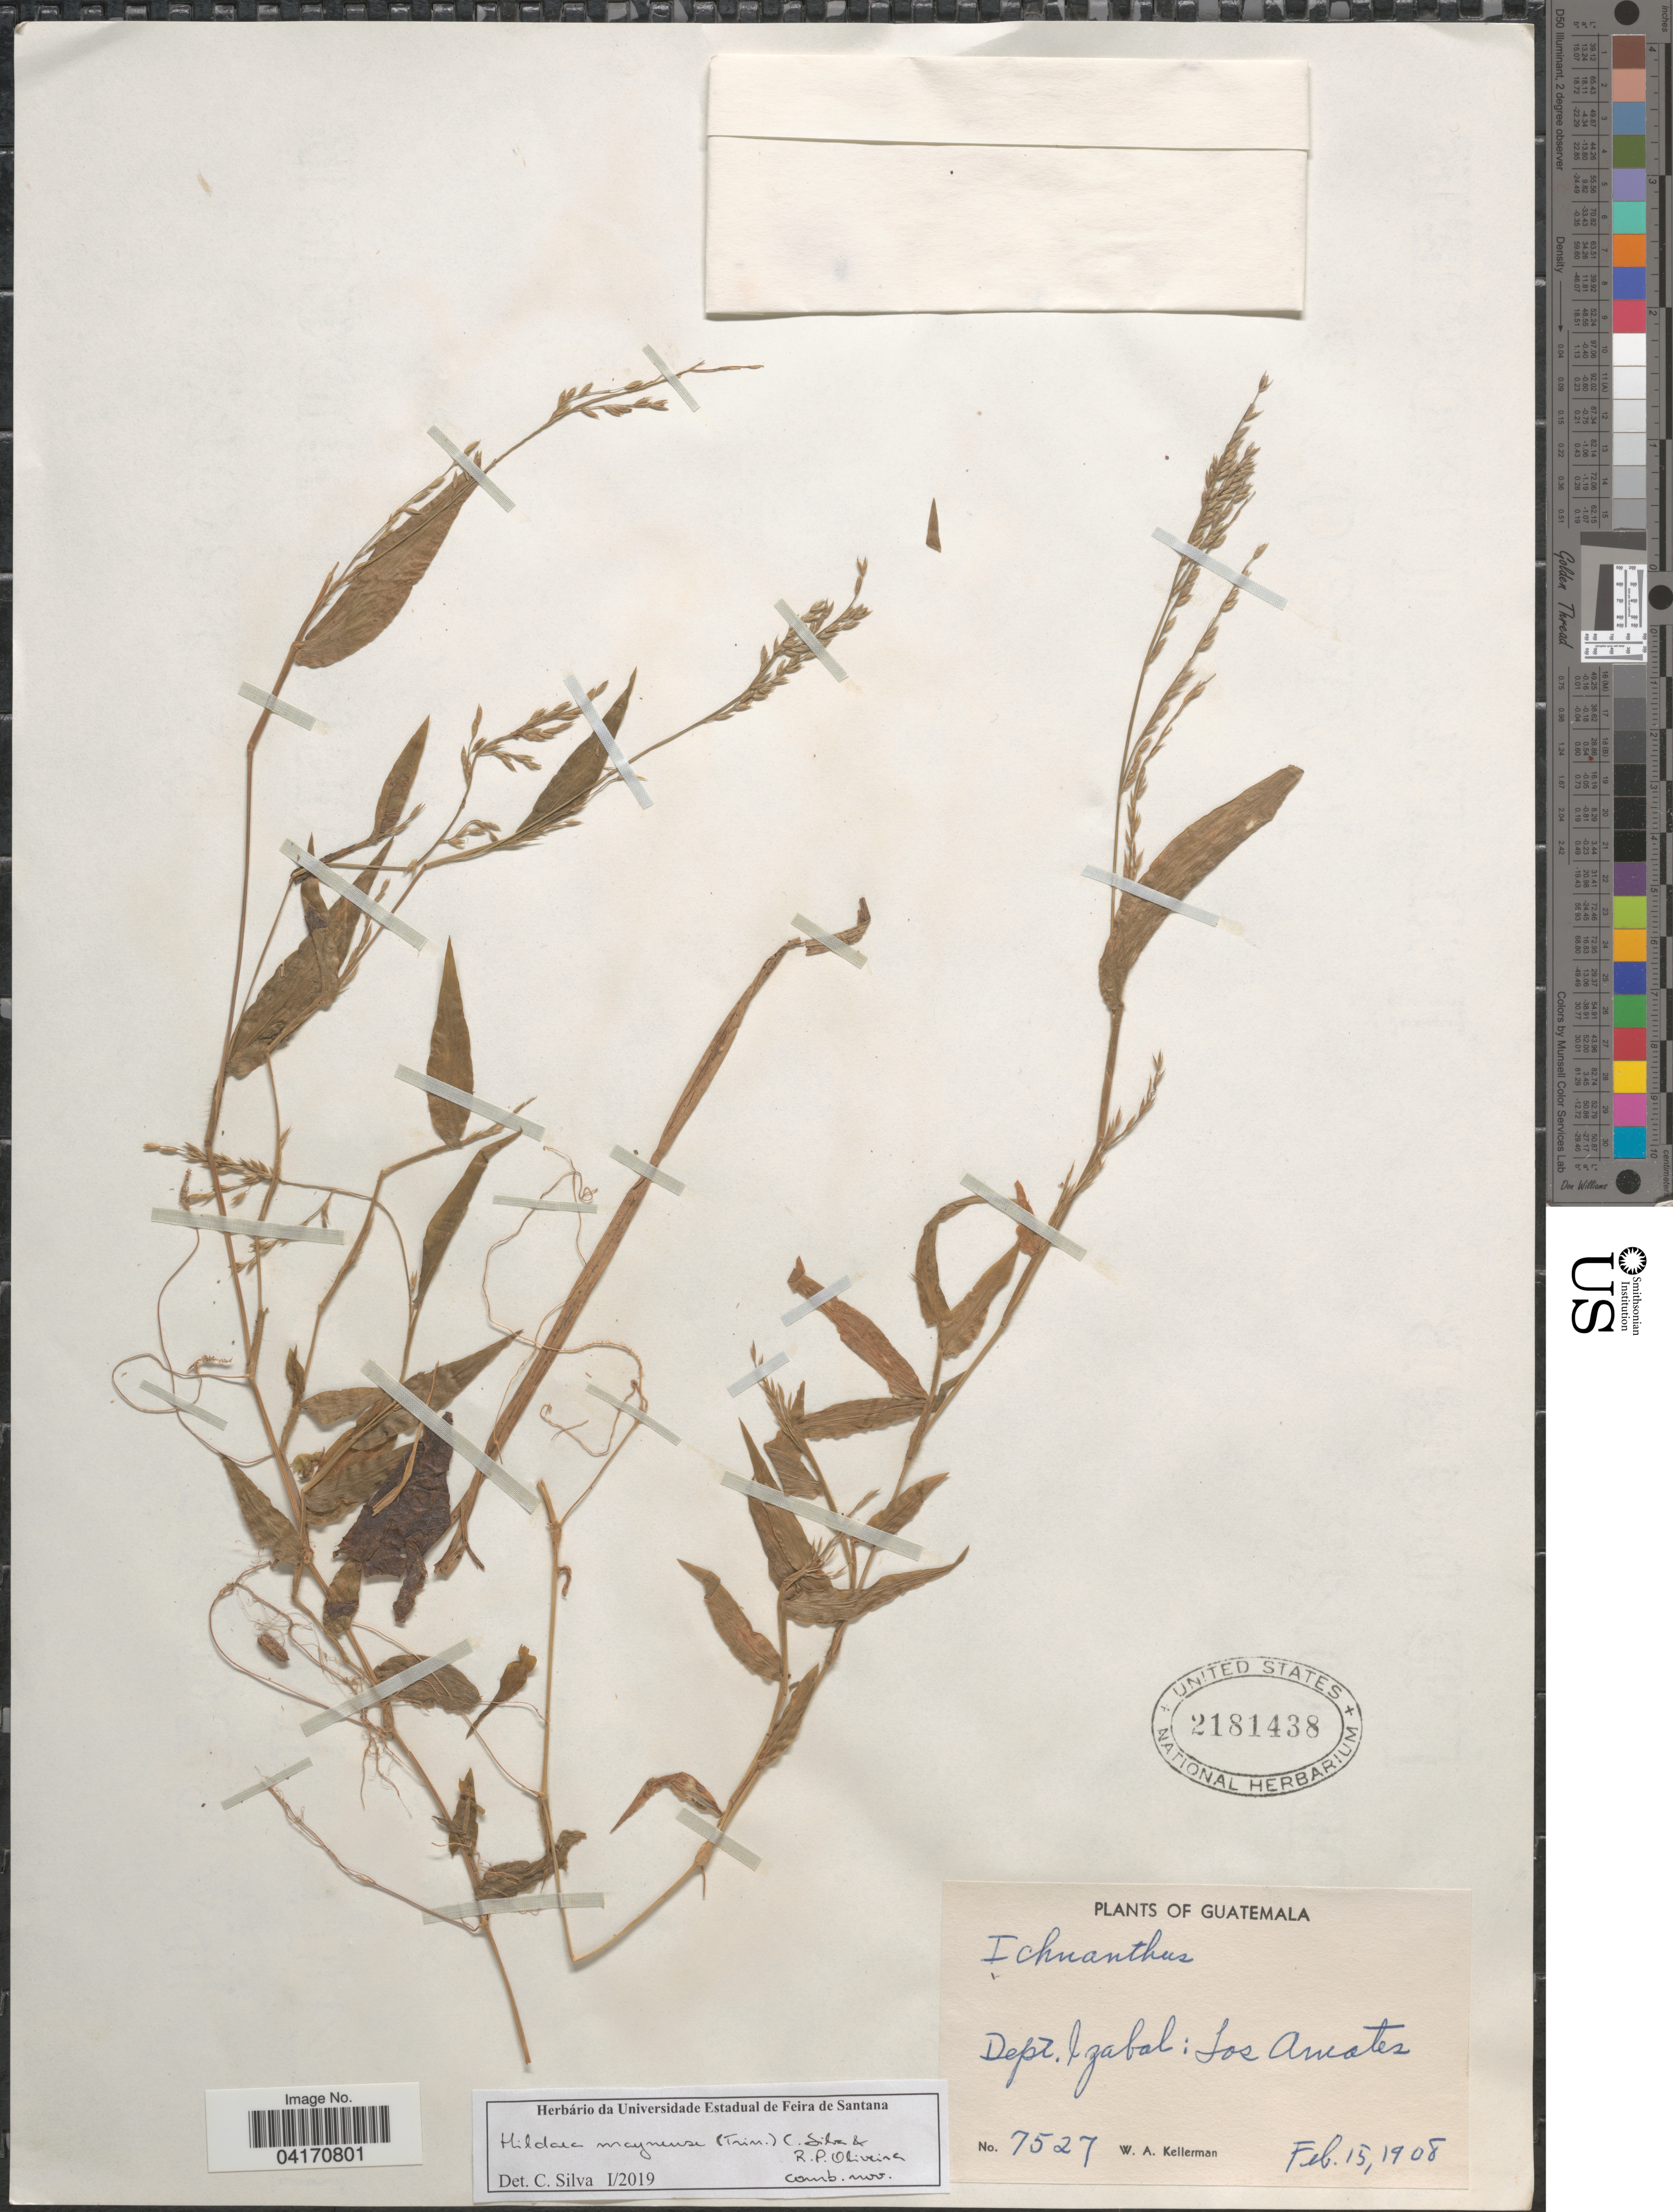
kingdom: Plantae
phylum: Tracheophyta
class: Liliopsida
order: Poales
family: Poaceae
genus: Hildaea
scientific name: Hildaea maynense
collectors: W. Kellerman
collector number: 7527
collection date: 1908-02-15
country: Guatemala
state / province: Izabal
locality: Dept. Izabal: Los Amates.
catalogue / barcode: US 2181438